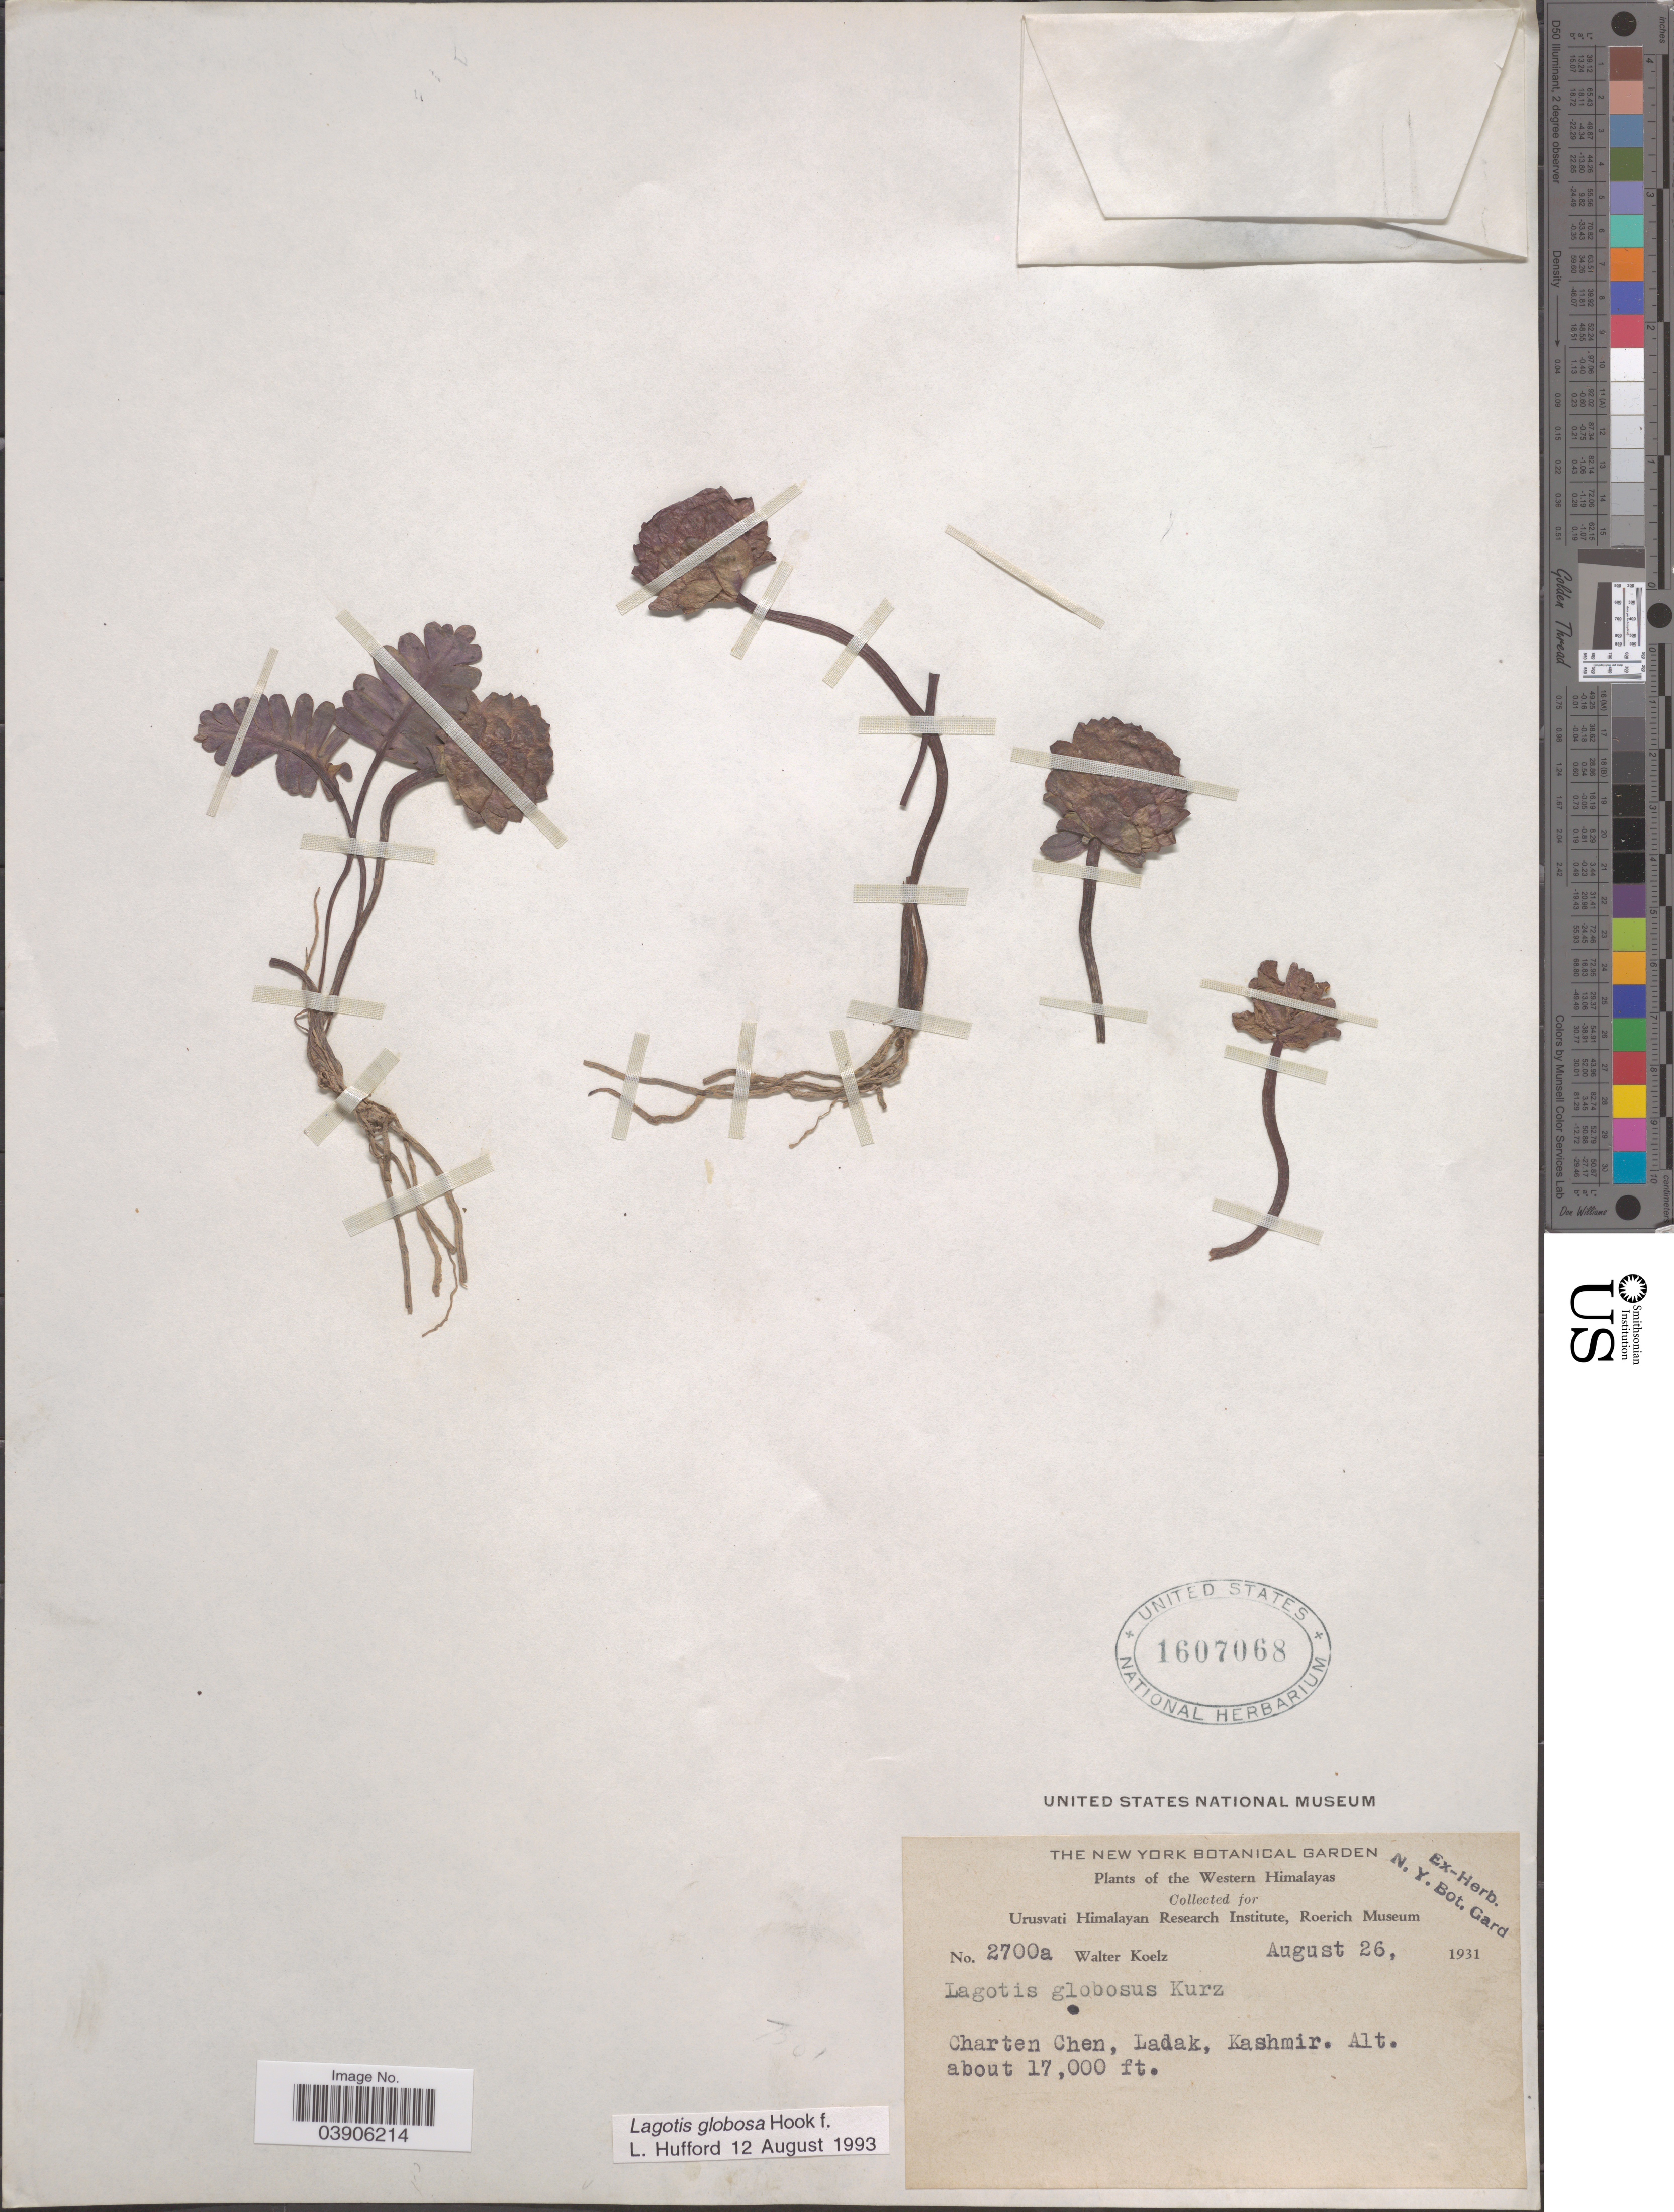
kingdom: Plantae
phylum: Tracheophyta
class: Magnoliopsida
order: Lamiales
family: Plantaginaceae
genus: Lagotis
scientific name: Lagotis globosa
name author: Hook. f.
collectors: W. N. Koelz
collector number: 2700a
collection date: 1931-08-26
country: India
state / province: Ladakh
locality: Western Himalayas. Charten Chen, Ladak, Kashmir.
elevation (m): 5182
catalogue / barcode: US 1607068